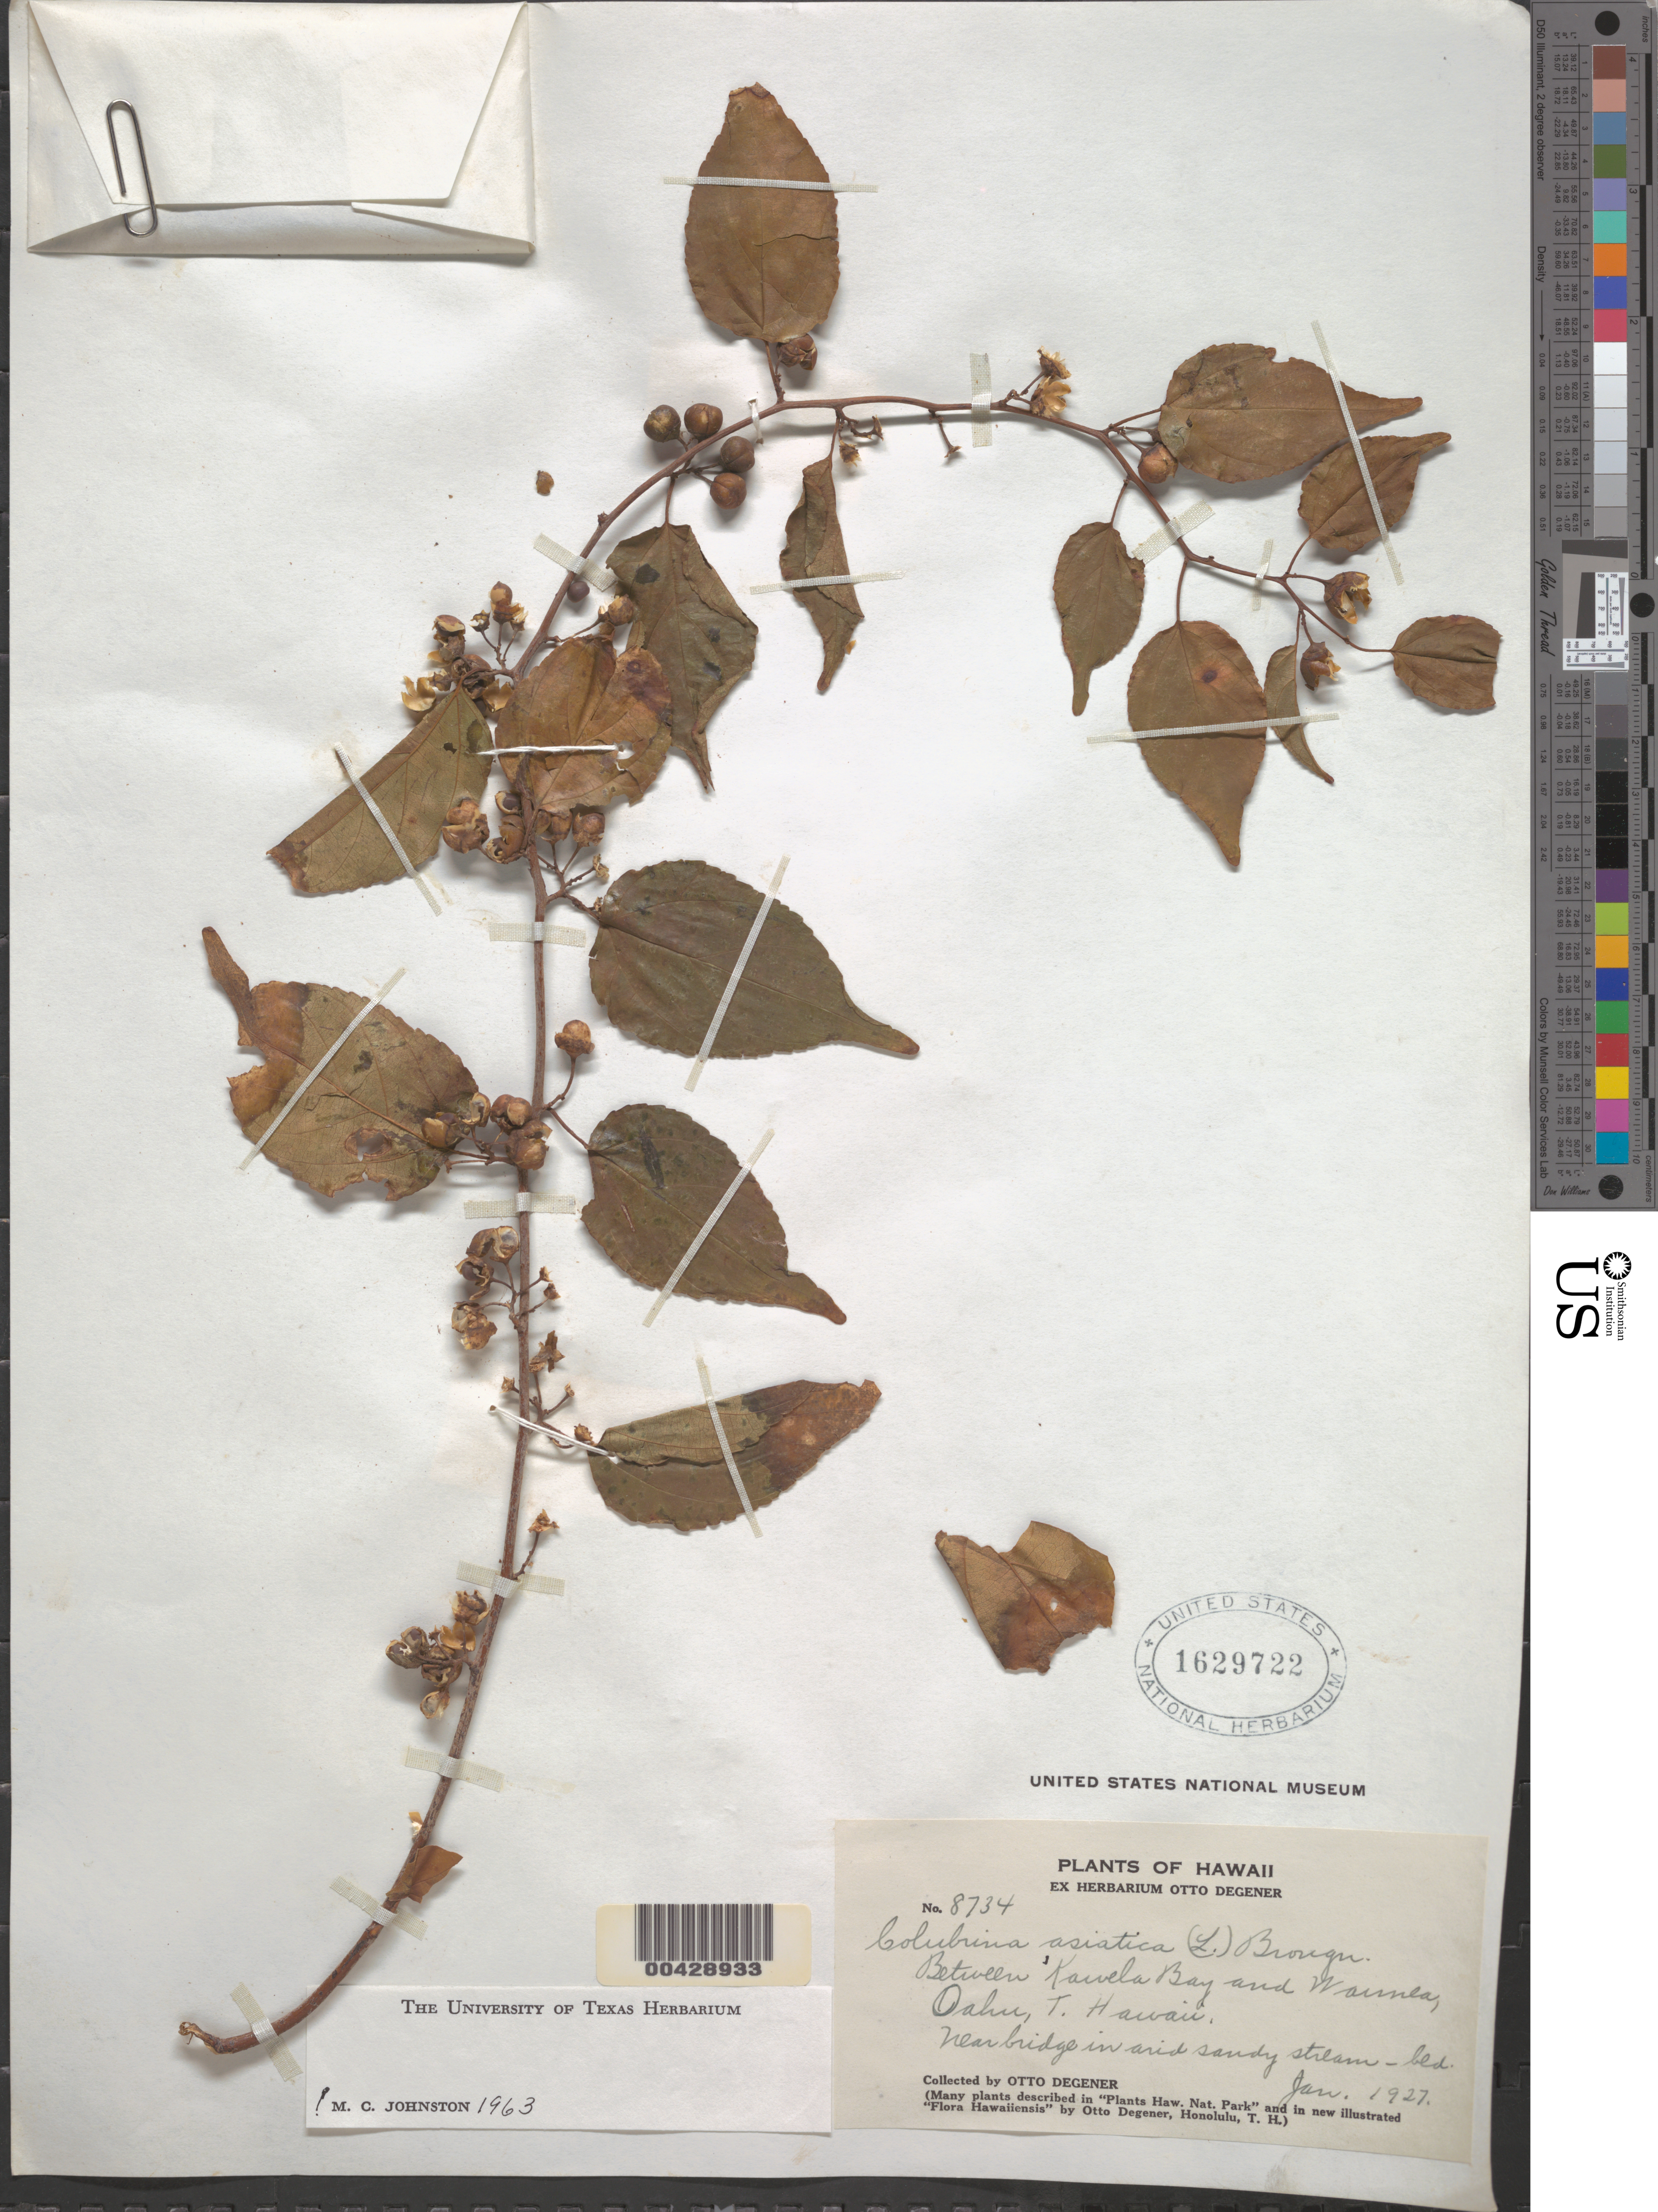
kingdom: Plantae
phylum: Tracheophyta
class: Magnoliopsida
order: Rosales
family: Rhamnaceae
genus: Colubrina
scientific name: Colubrina asiatica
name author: (L.) Brongn.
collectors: O. Degener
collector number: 8734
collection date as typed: Jan 1927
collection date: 1927-01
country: United States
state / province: Hawaii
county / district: Honolulu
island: Oahu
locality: Between Kawela Bay & Waimea.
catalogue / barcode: US 1629722